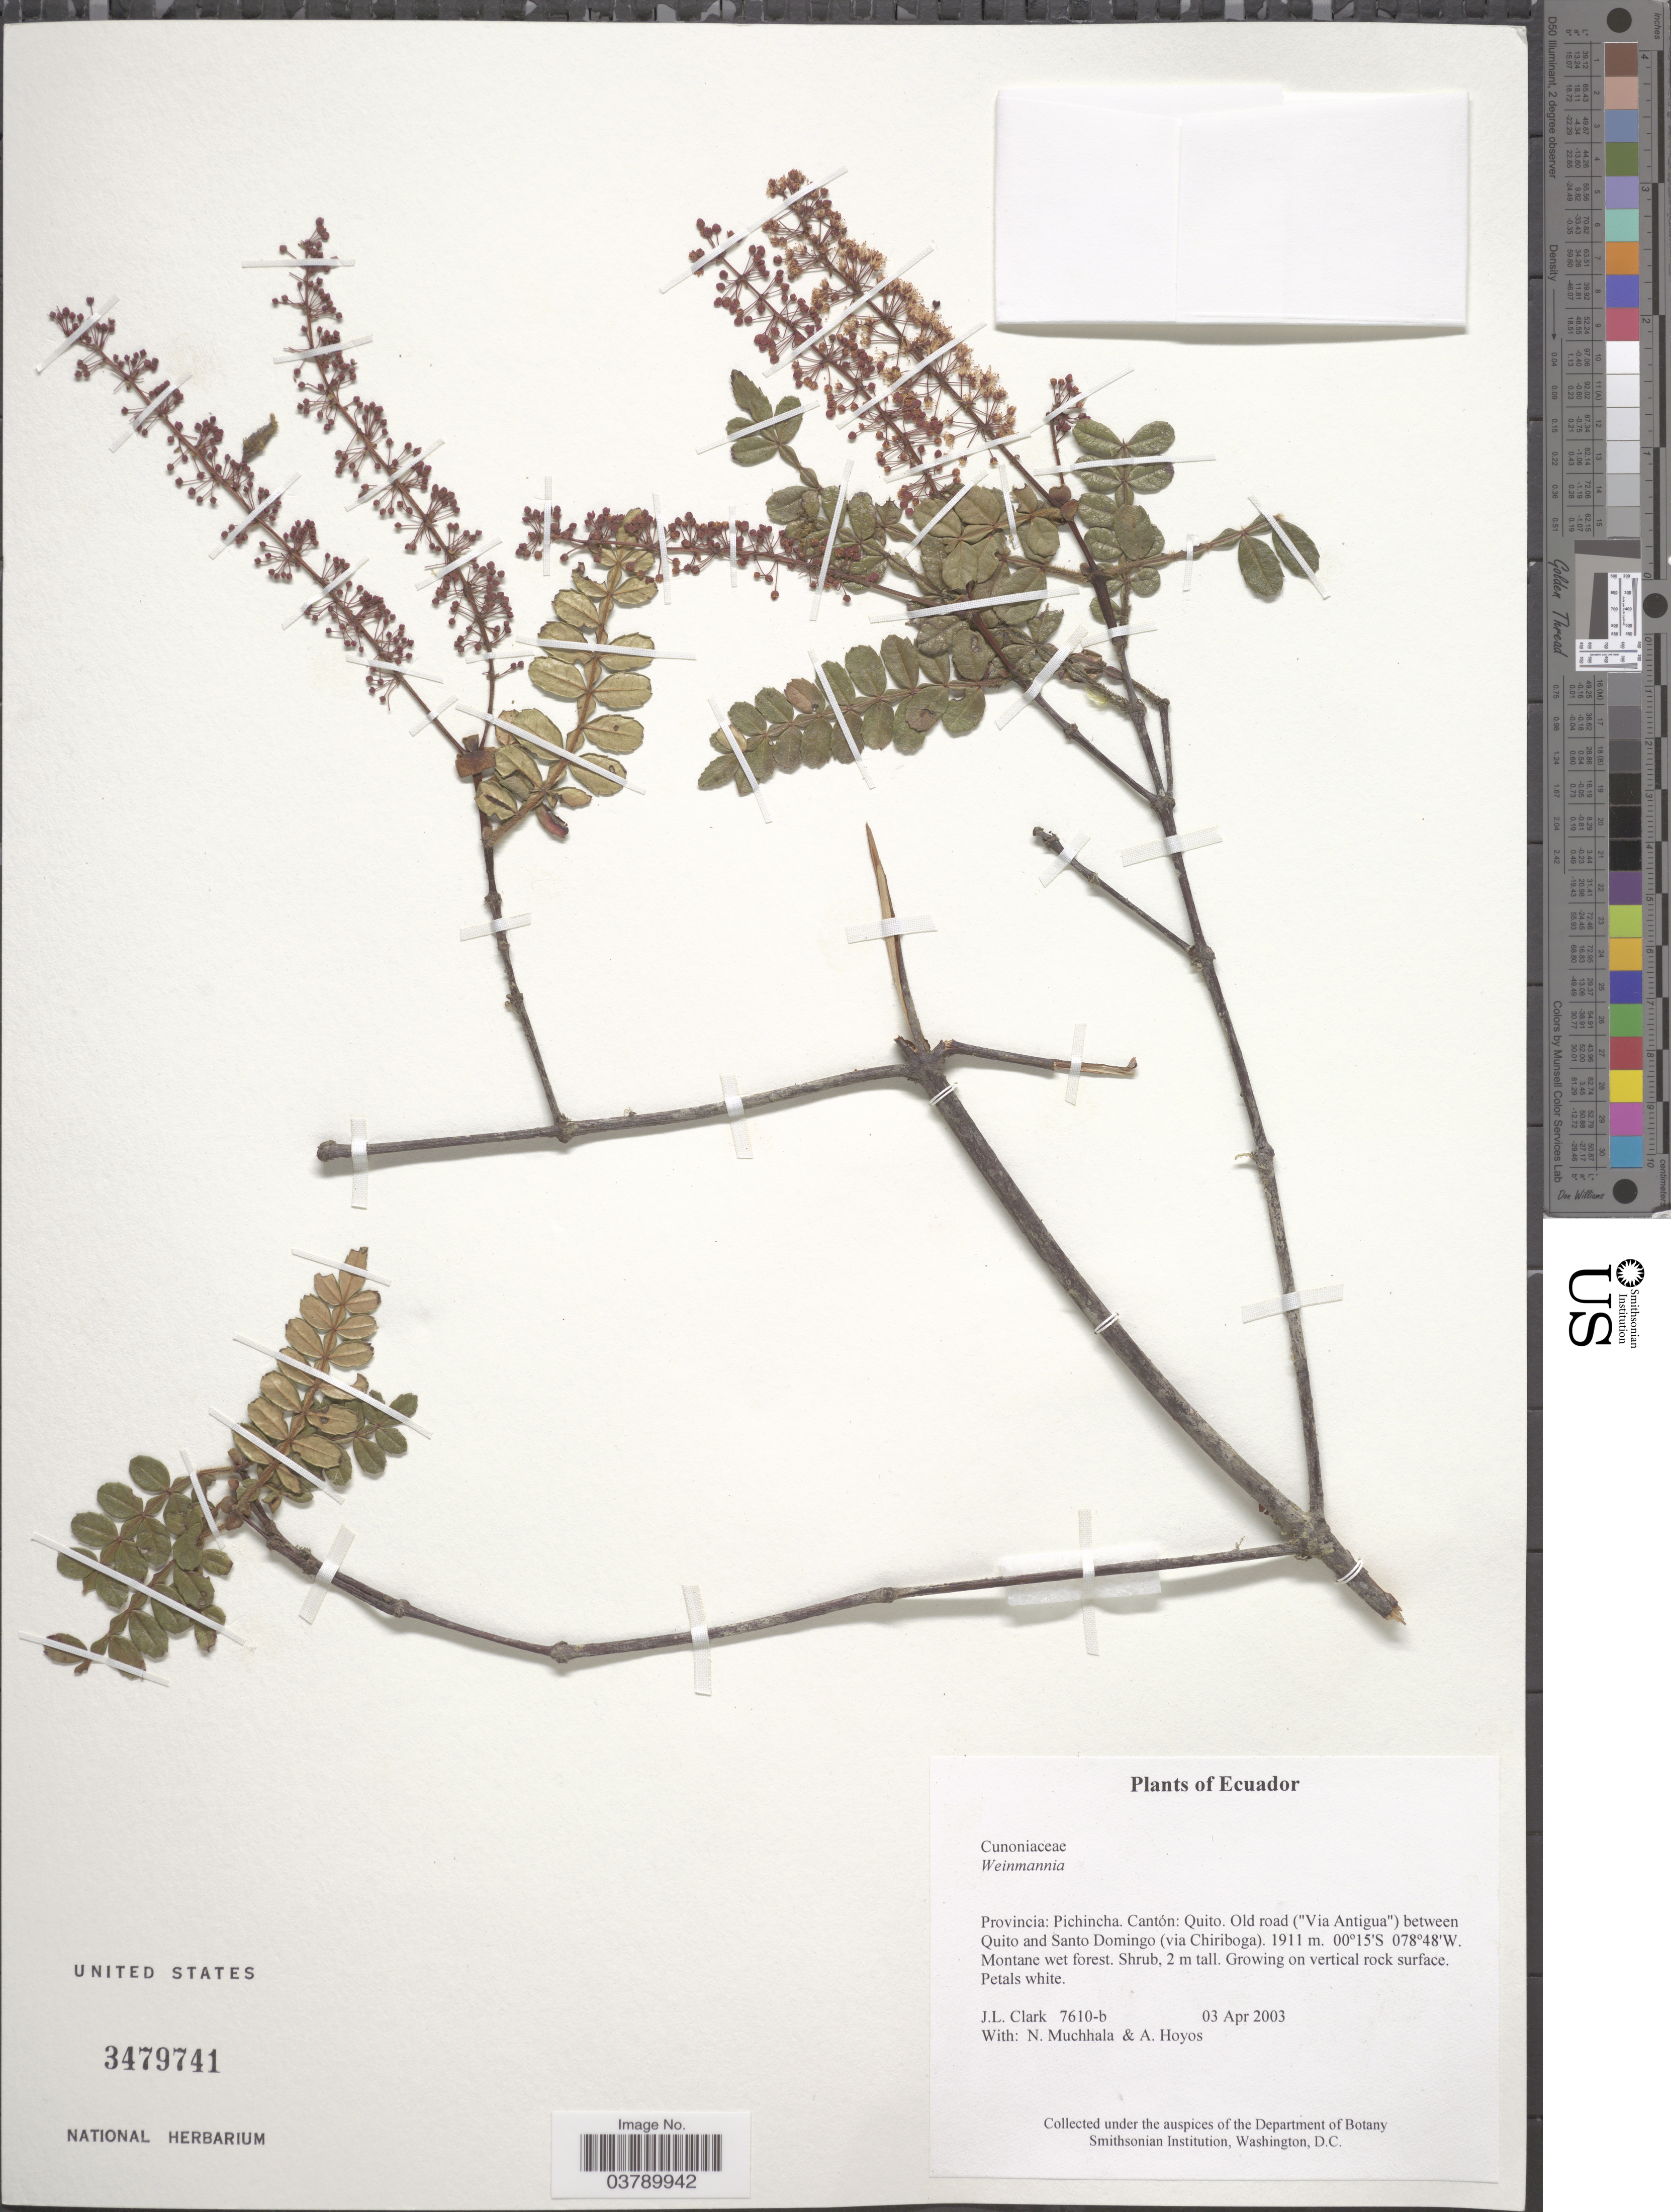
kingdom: Plantae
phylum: Tracheophyta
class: Magnoliopsida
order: Oxalidales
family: Cunoniaceae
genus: Weinmannia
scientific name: Weinmannia sp.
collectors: J. L. Clark, N. Muchhala & A. Hoyos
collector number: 7610-b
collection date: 2003-04-03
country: Ecuador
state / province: Pichincha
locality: Cantón: Quito. Old road ("Via Antigua") between Quito and Santo Domingo (via Chiriboga).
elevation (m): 1911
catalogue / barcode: US 3479741